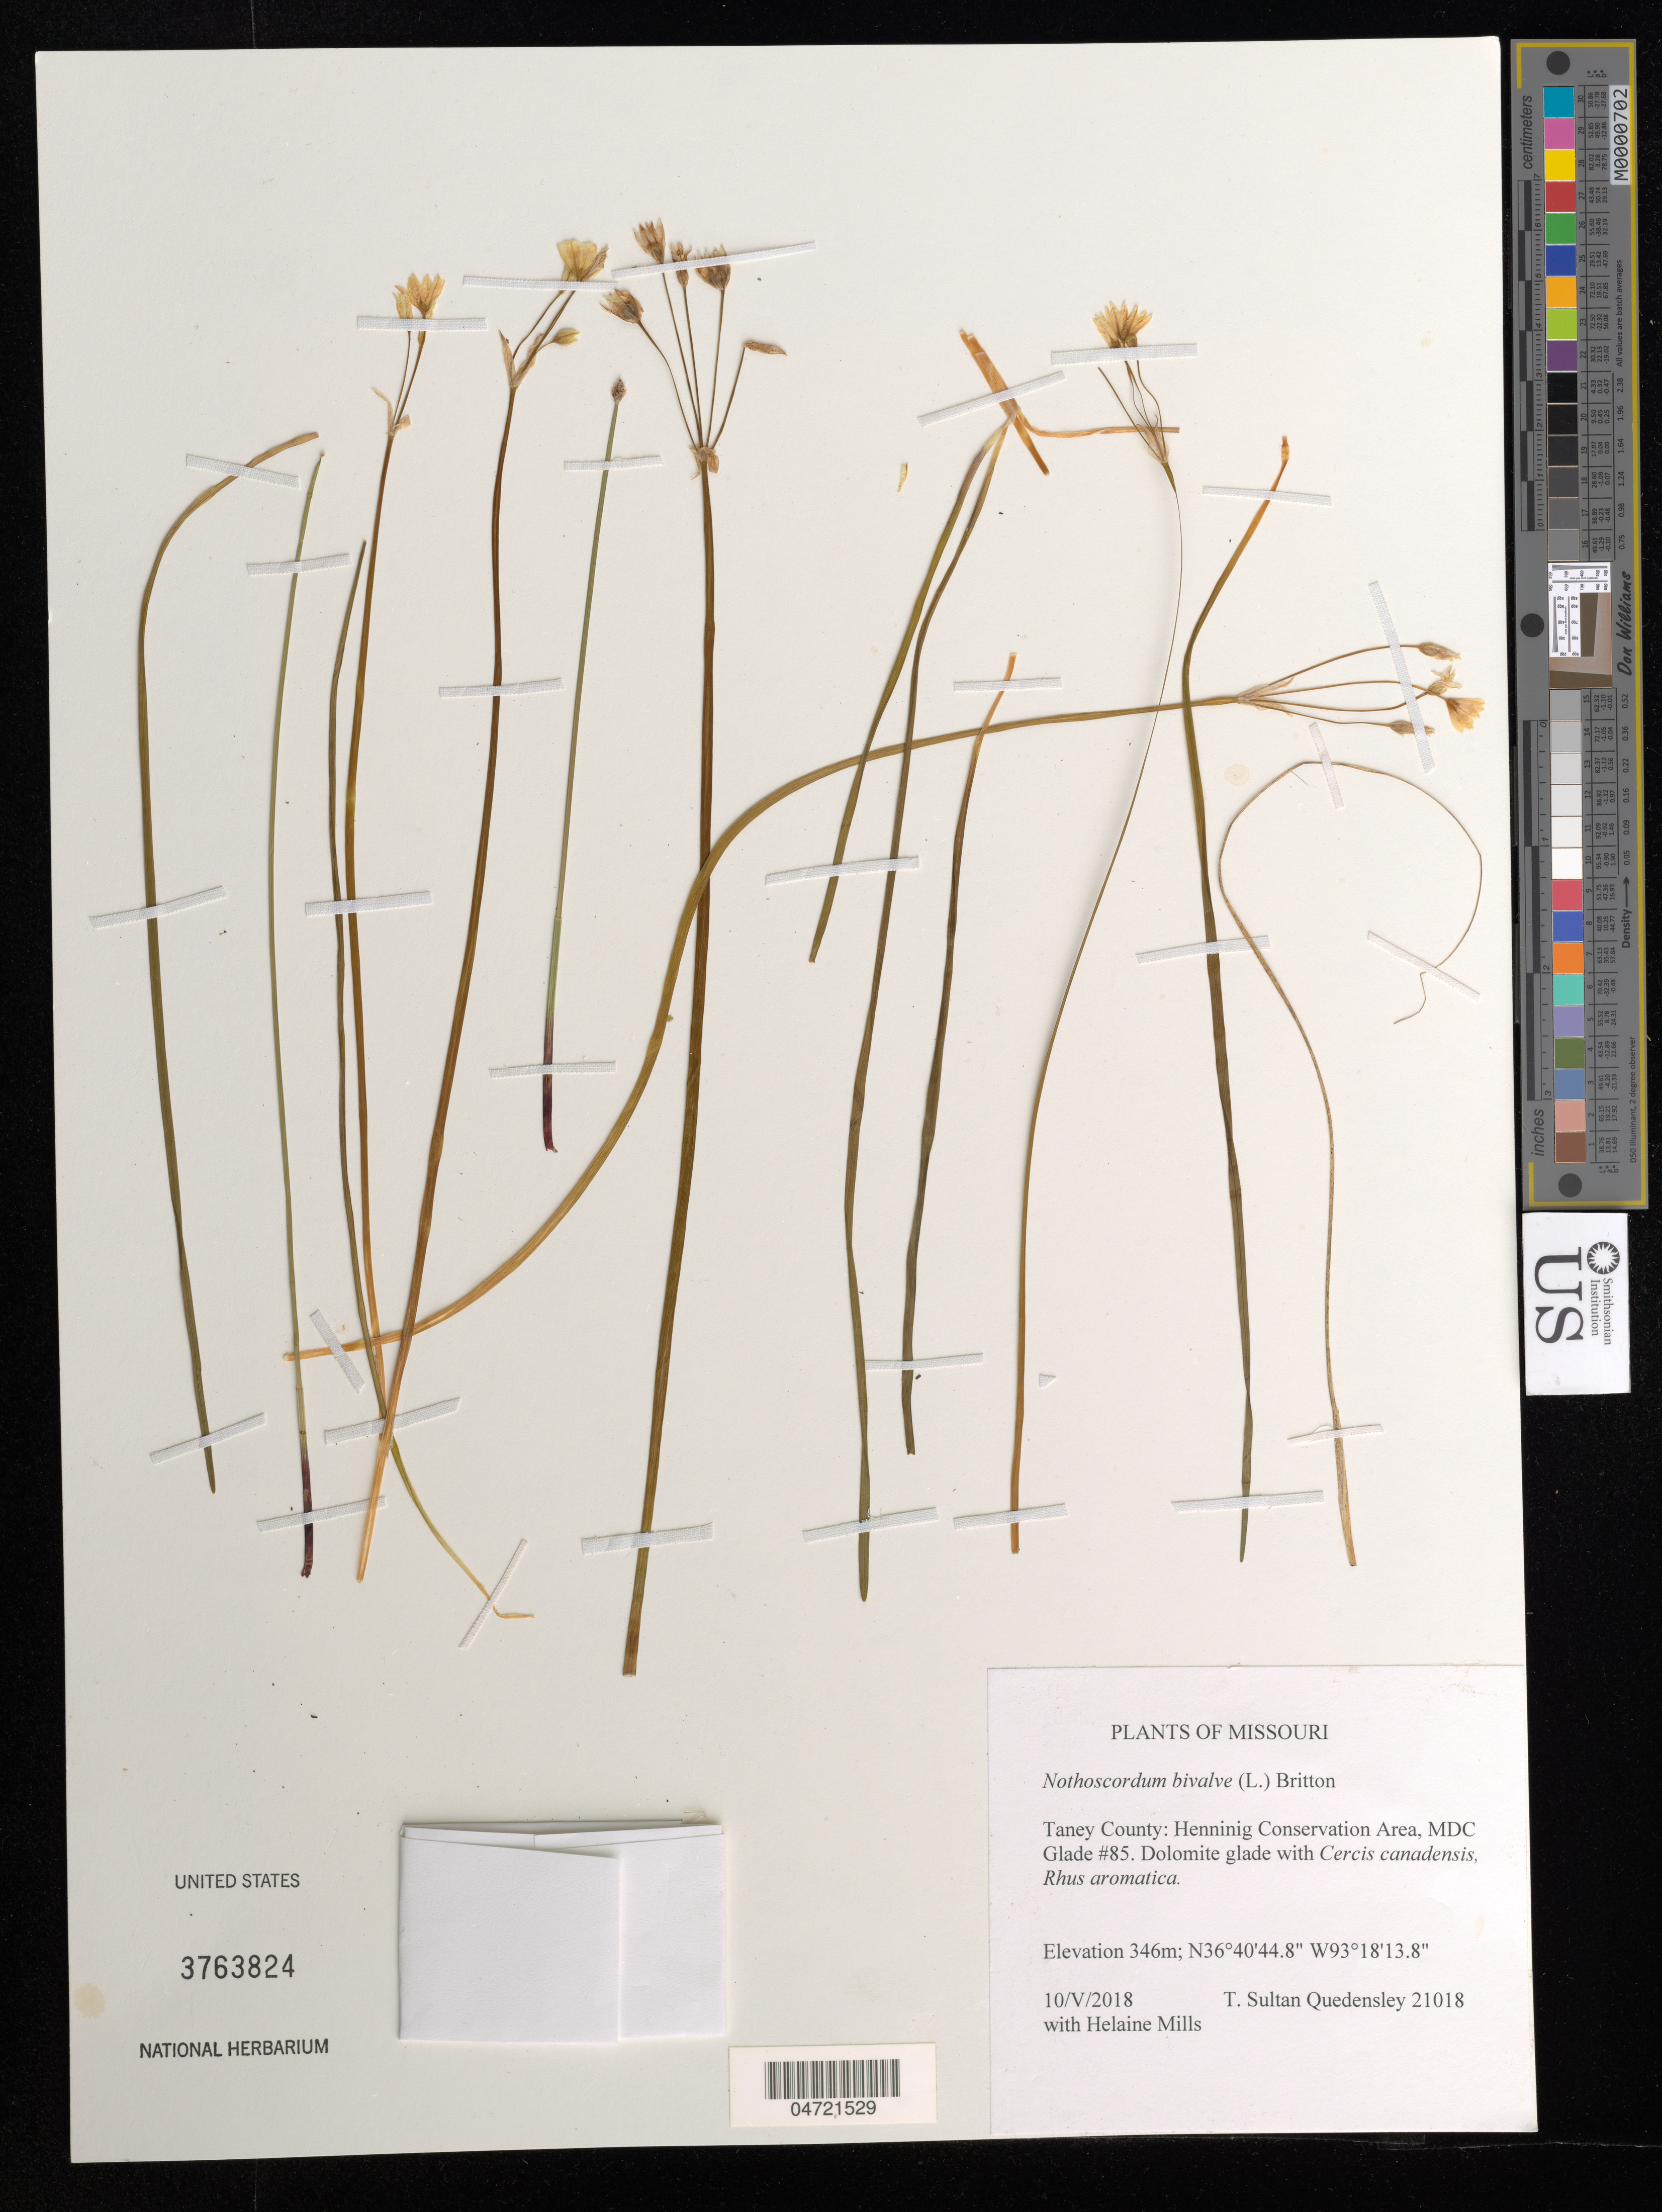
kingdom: Plantae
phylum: Tracheophyta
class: Liliopsida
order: Asparagales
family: Amaryllidaceae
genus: Nothoscordum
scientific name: Nothoscordum bivalve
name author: (L.) Britton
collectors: T. S. Quedensley & H. Mills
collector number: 21018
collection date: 2018-05-10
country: United States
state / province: Missouri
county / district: Taney County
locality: Henninig Conservation Area, MDC Glade #85.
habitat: Dolomite glade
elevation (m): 346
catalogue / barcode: US 3763824